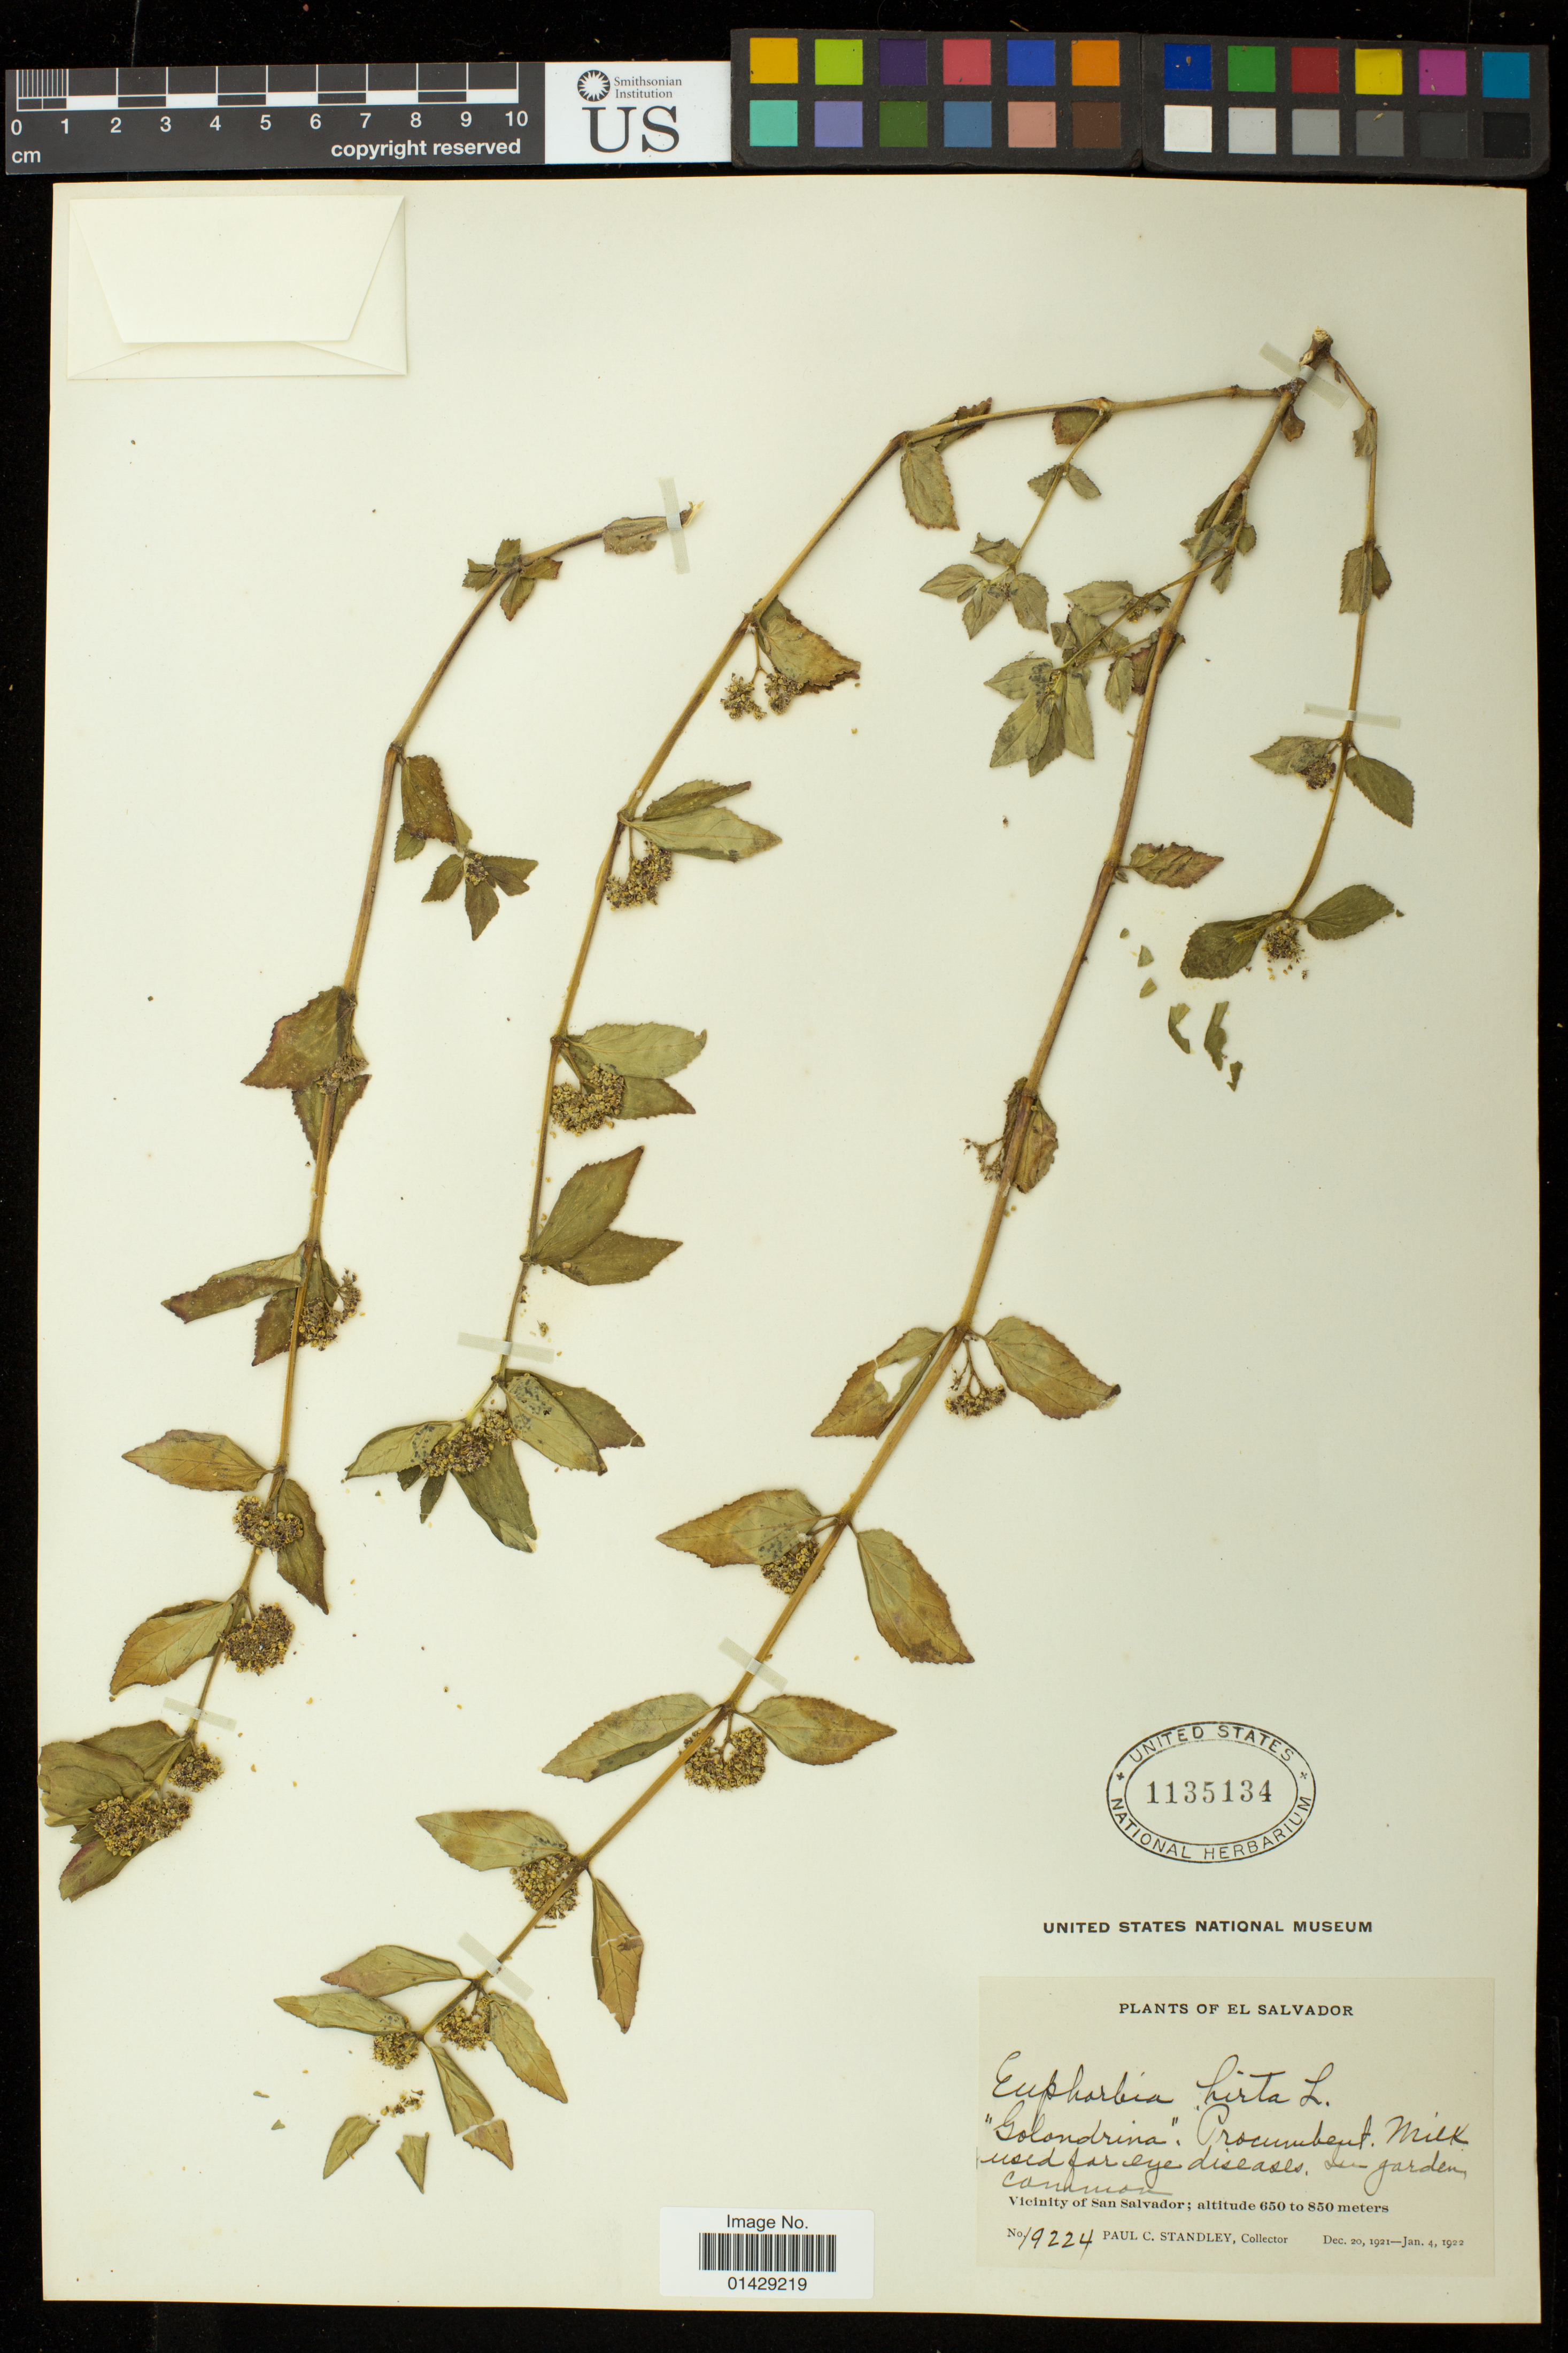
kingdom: Plantae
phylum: Tracheophyta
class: Magnoliopsida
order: Malpighiales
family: Euphorbiaceae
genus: Euphorbia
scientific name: Euphorbia hirta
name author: L.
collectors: P. C. Standley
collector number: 19224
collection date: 1921-12-20/1922-01-04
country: El Salvador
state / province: San Salvador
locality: In garden. Vicinity of San Salvador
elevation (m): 650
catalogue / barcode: US 1135134